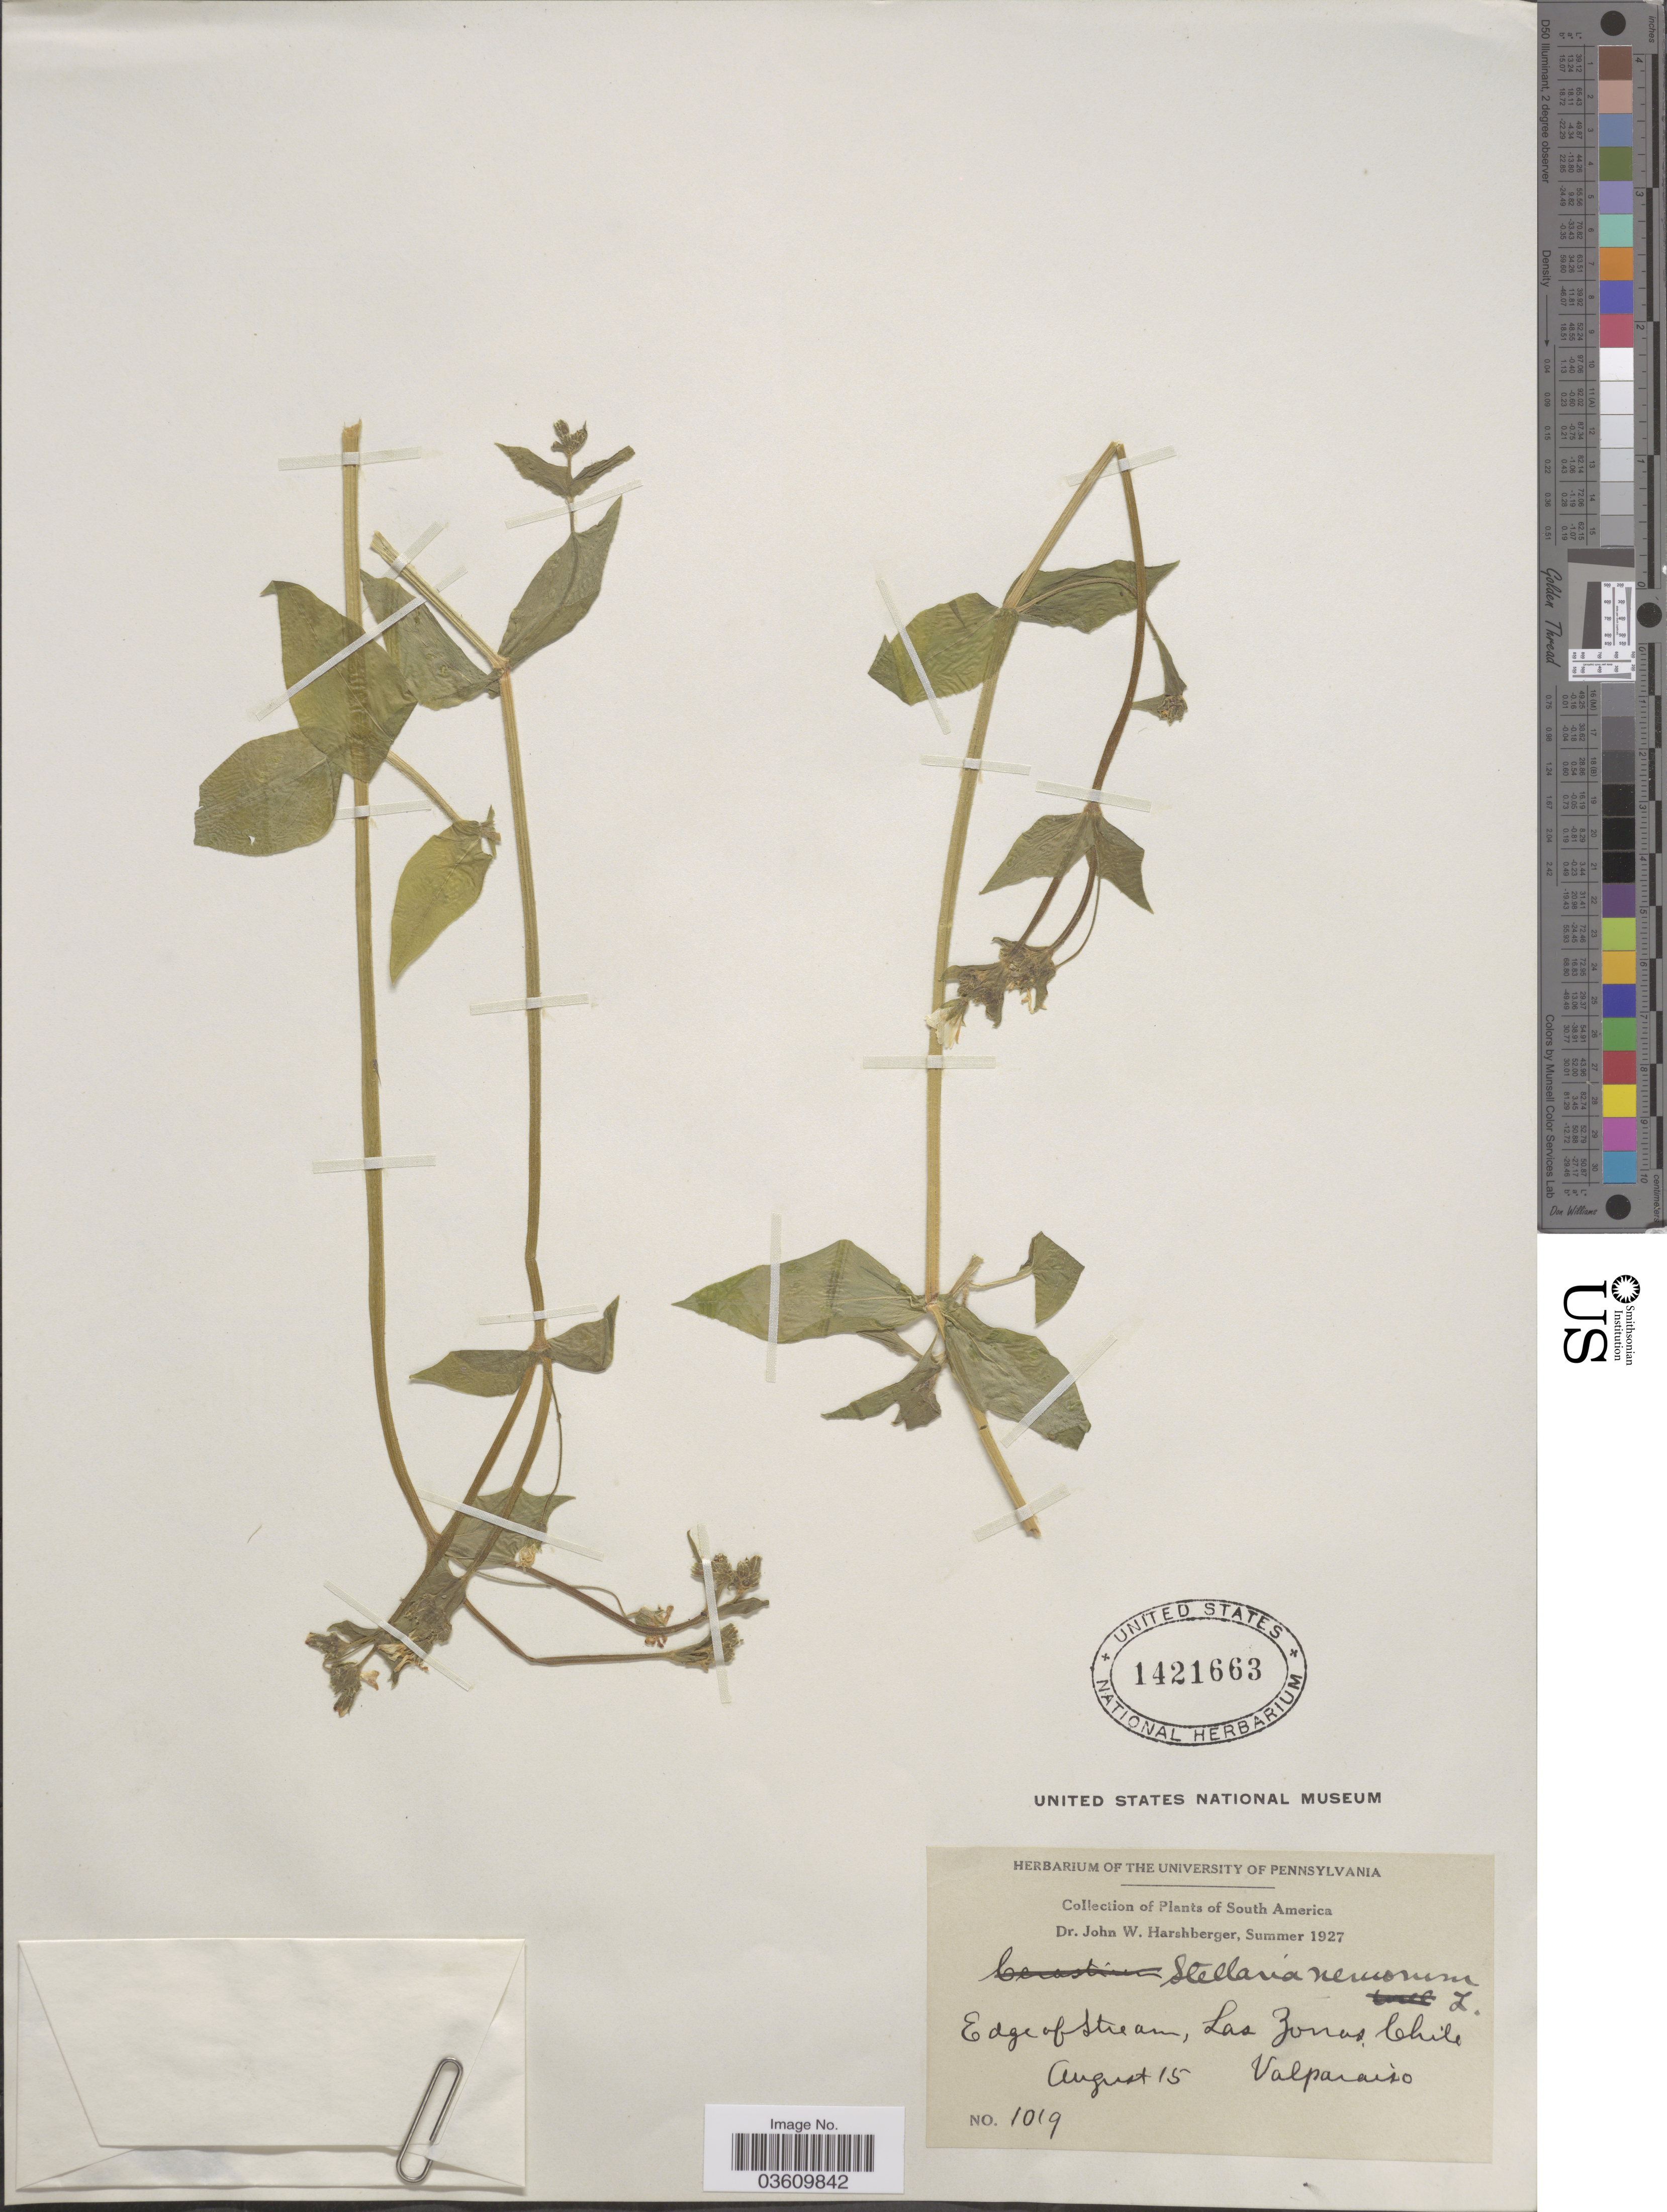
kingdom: Plantae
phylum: Tracheophyta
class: Magnoliopsida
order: Caryophyllales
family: Caryophyllaceae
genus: Stellaria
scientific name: Stellaria ovata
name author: Willd.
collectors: J. W. Harshberger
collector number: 1019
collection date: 1927-08-15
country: Chile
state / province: Valparaíso (V)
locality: Edge of stream, Las Zonas.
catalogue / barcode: US 1421663